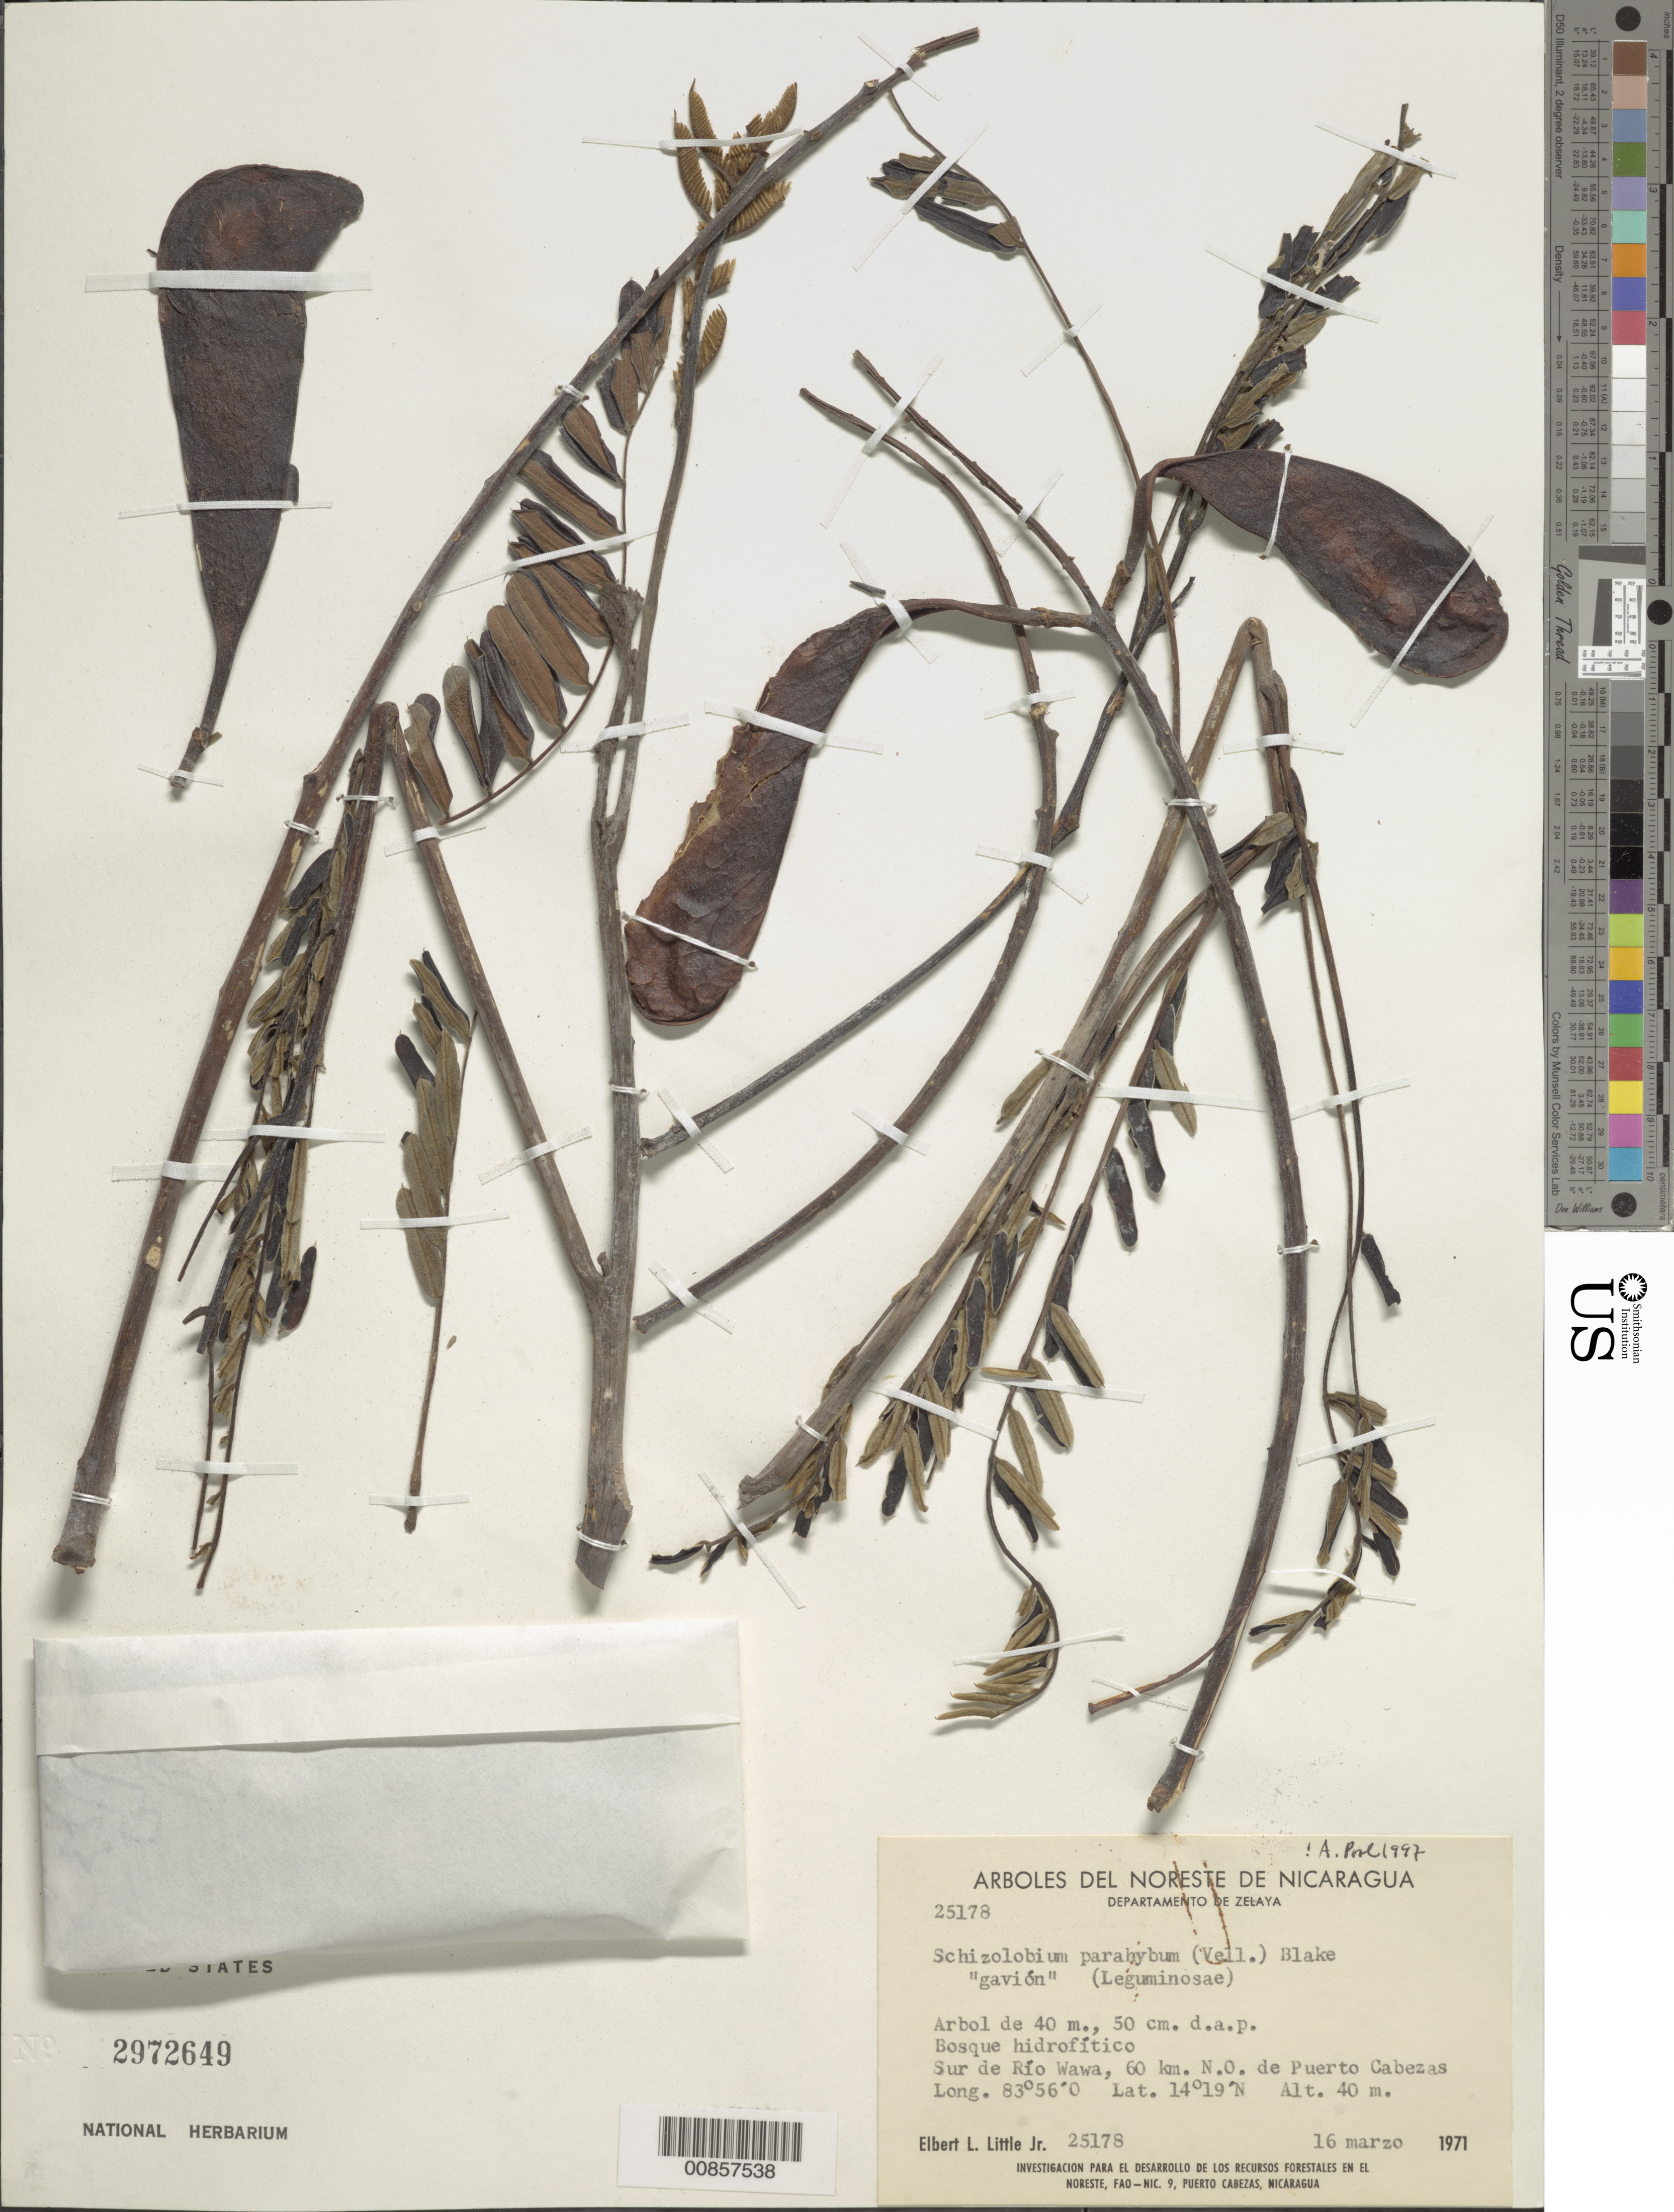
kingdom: Plantae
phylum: Tracheophyta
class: Magnoliopsida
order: Fabales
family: Fabaceae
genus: Schizolobium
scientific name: Schizolobium parahyba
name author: (Vell.) S.F. Blake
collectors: E. L. Little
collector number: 25178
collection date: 1971-03-16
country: Nicaragua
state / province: Atlántico Norte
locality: Sur de Río Wawa, 60 km N.O. de Puerto Cabezas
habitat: Bosque hydrofítico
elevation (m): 40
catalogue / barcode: US 2972649